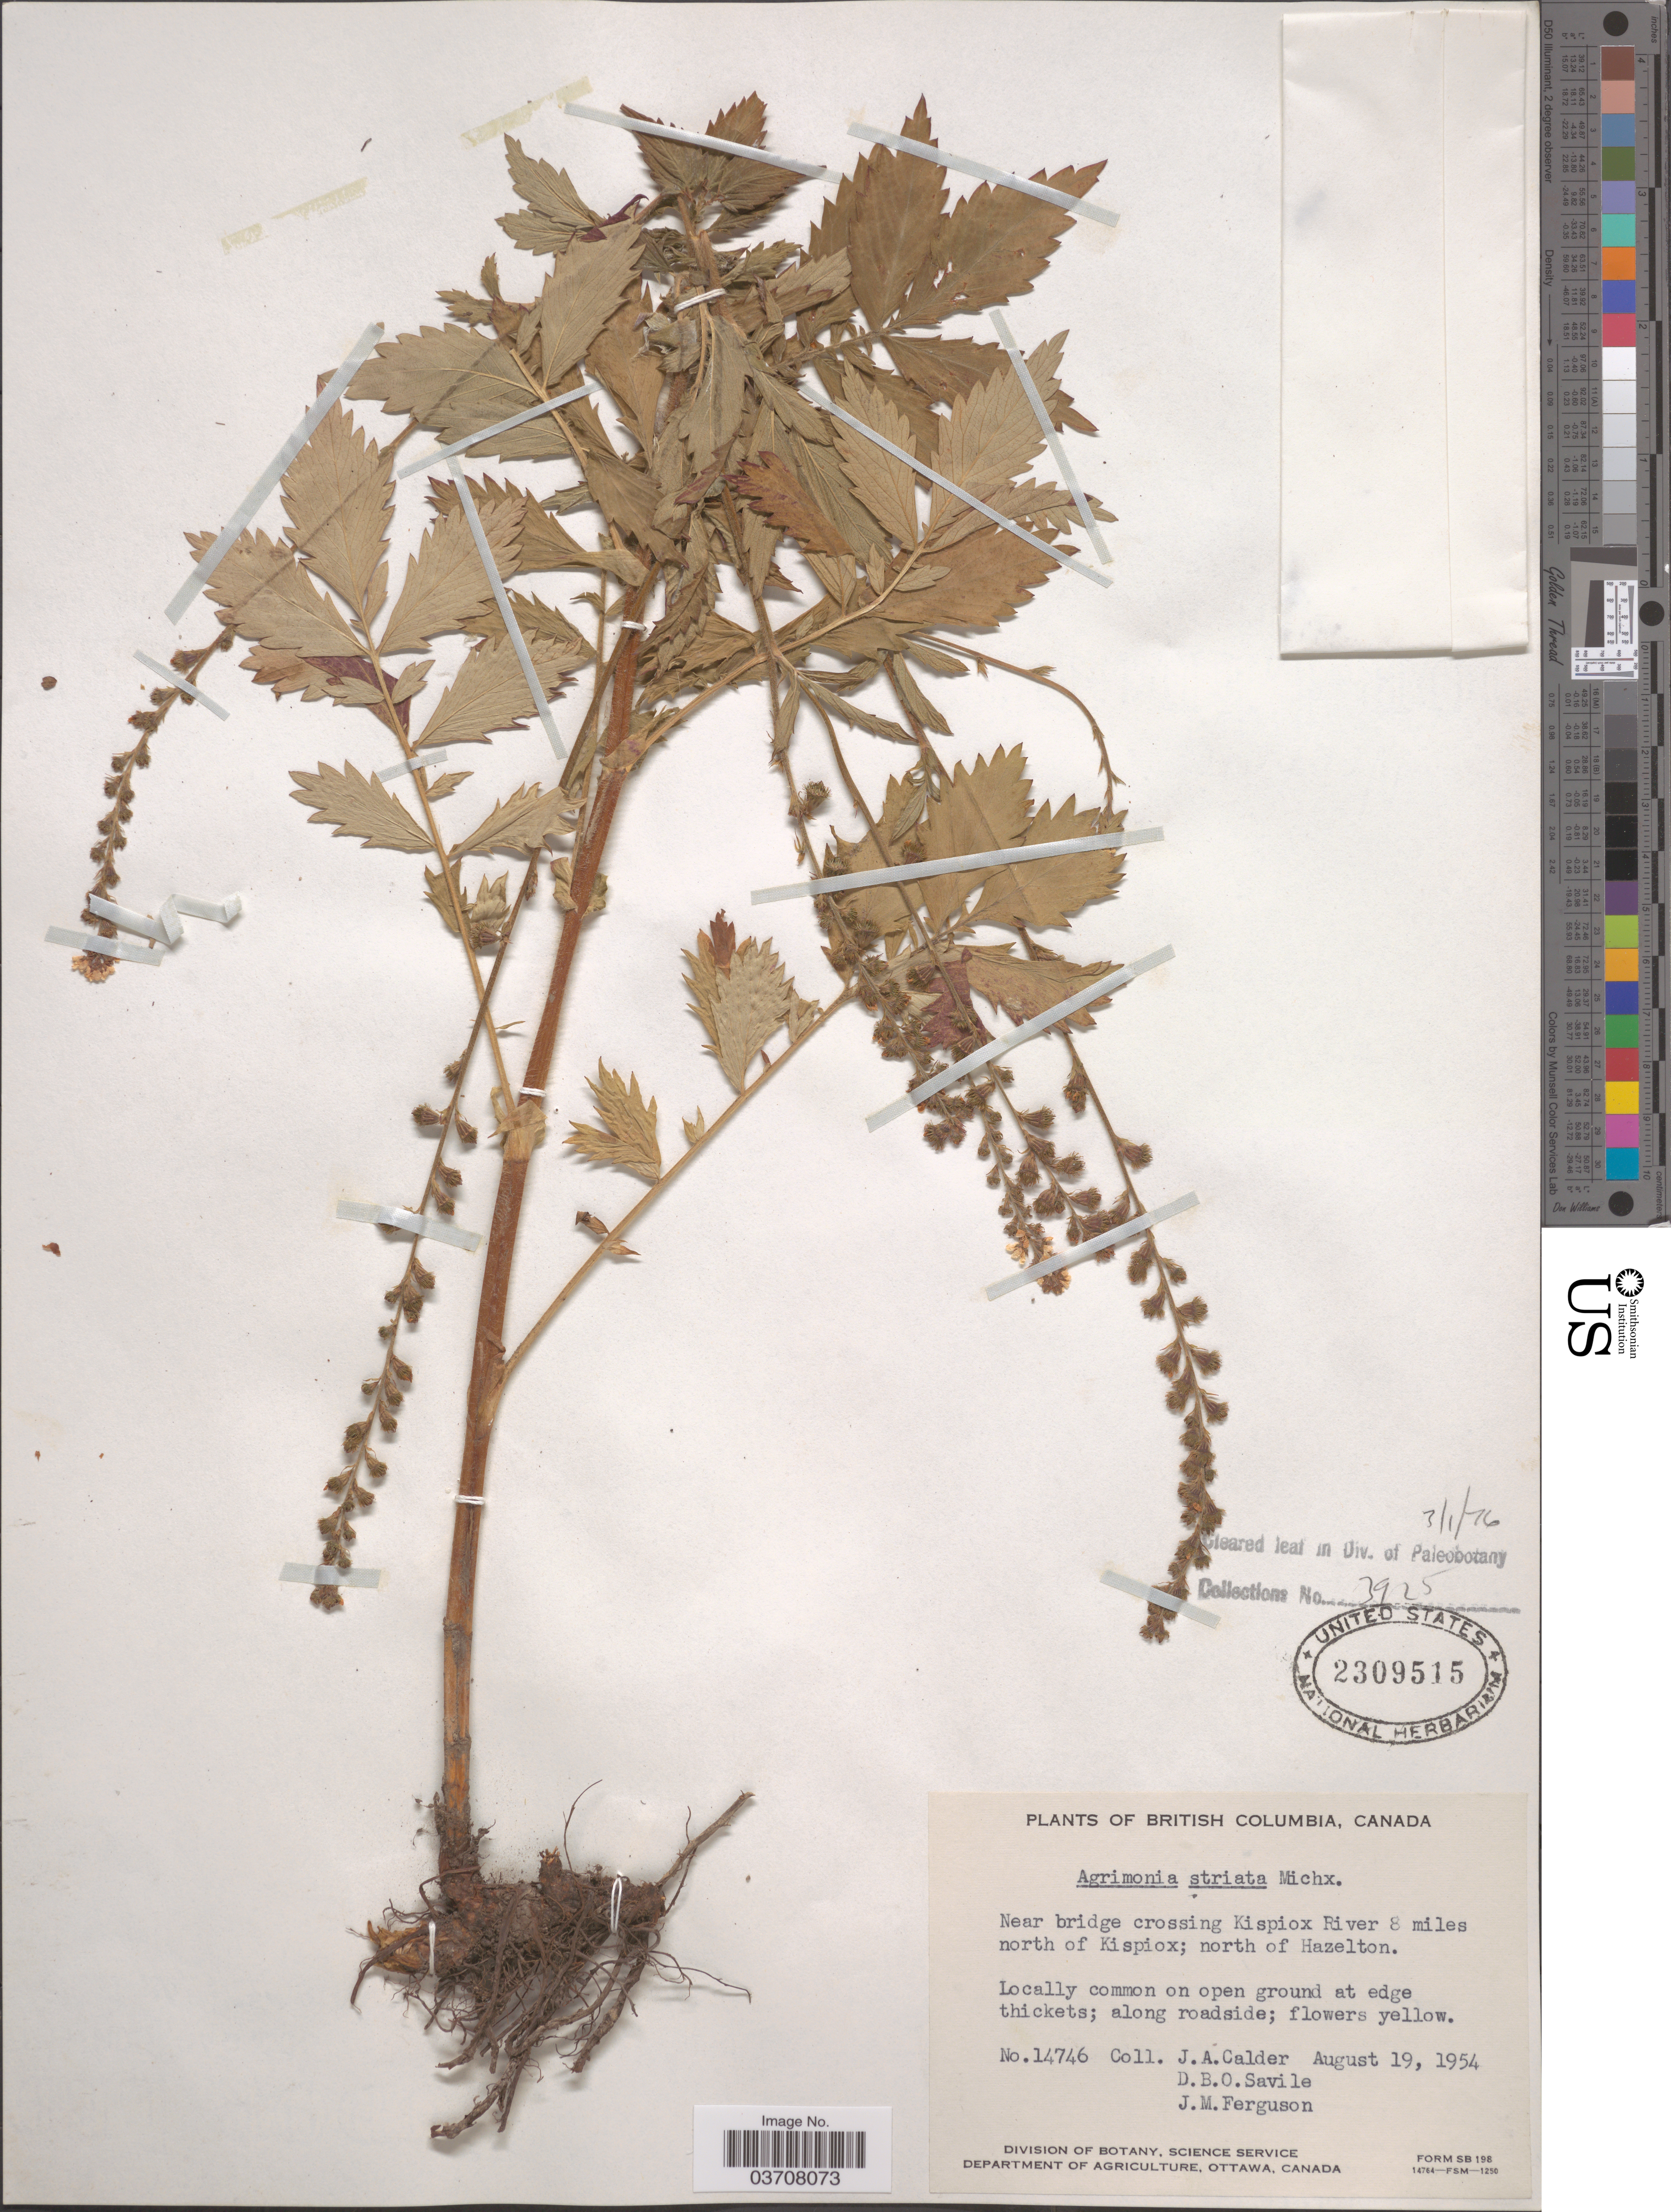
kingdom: Plantae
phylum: Tracheophyta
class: Magnoliopsida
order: Rosales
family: Rosaceae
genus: Agrimonia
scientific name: Agrimonia striata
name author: Michx.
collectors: J. A. Calder, D. Savile & J. M. Ferguson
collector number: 14746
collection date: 1954-08-19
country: Canada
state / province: British Columbia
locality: Near bridge crossing Kispiox River 8 miles north of Kispiox; north of Hazelton.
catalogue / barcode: US 2309515